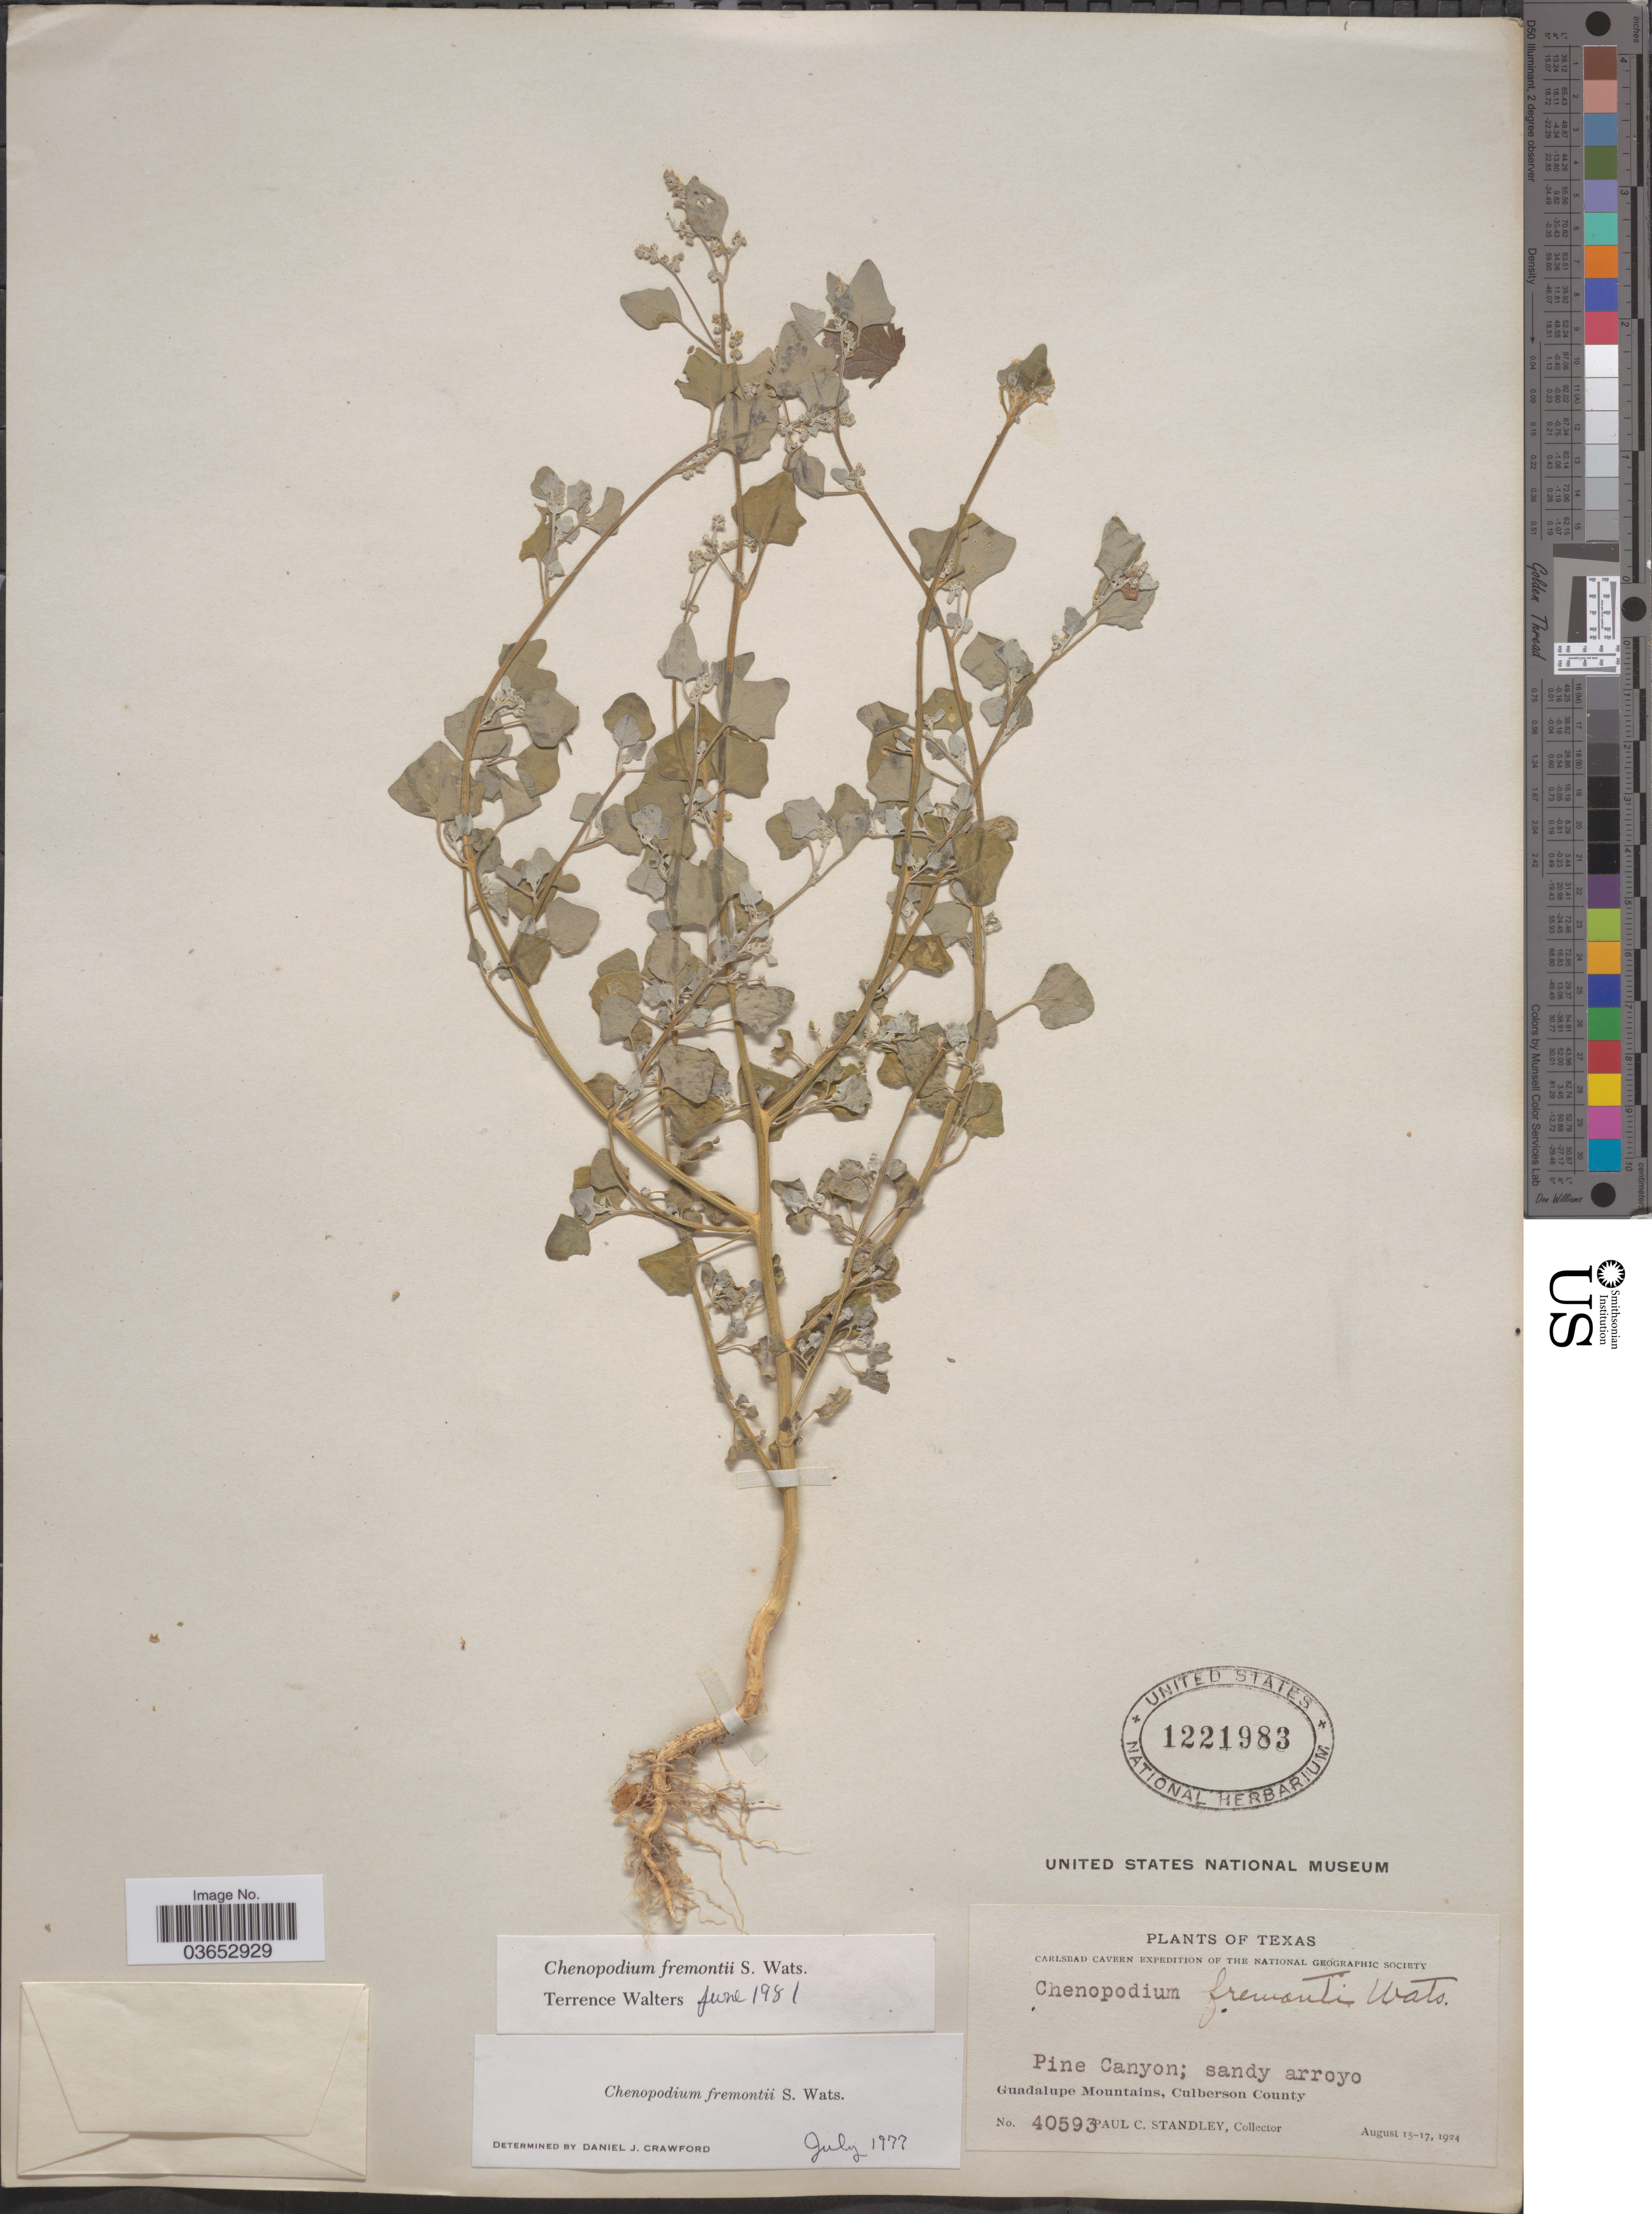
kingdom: Plantae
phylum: Tracheophyta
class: Magnoliopsida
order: Caryophyllales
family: Amaranthaceae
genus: Chenopodium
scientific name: Chenopodium fremontii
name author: S. Watson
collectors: P. C. Standley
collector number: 40593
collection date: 1924-08-15/1924-08-17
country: United States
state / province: Texas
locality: Pine Canyon; sandy arroyo. Guadalupe Mountains, Culberson County.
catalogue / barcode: US 1221983